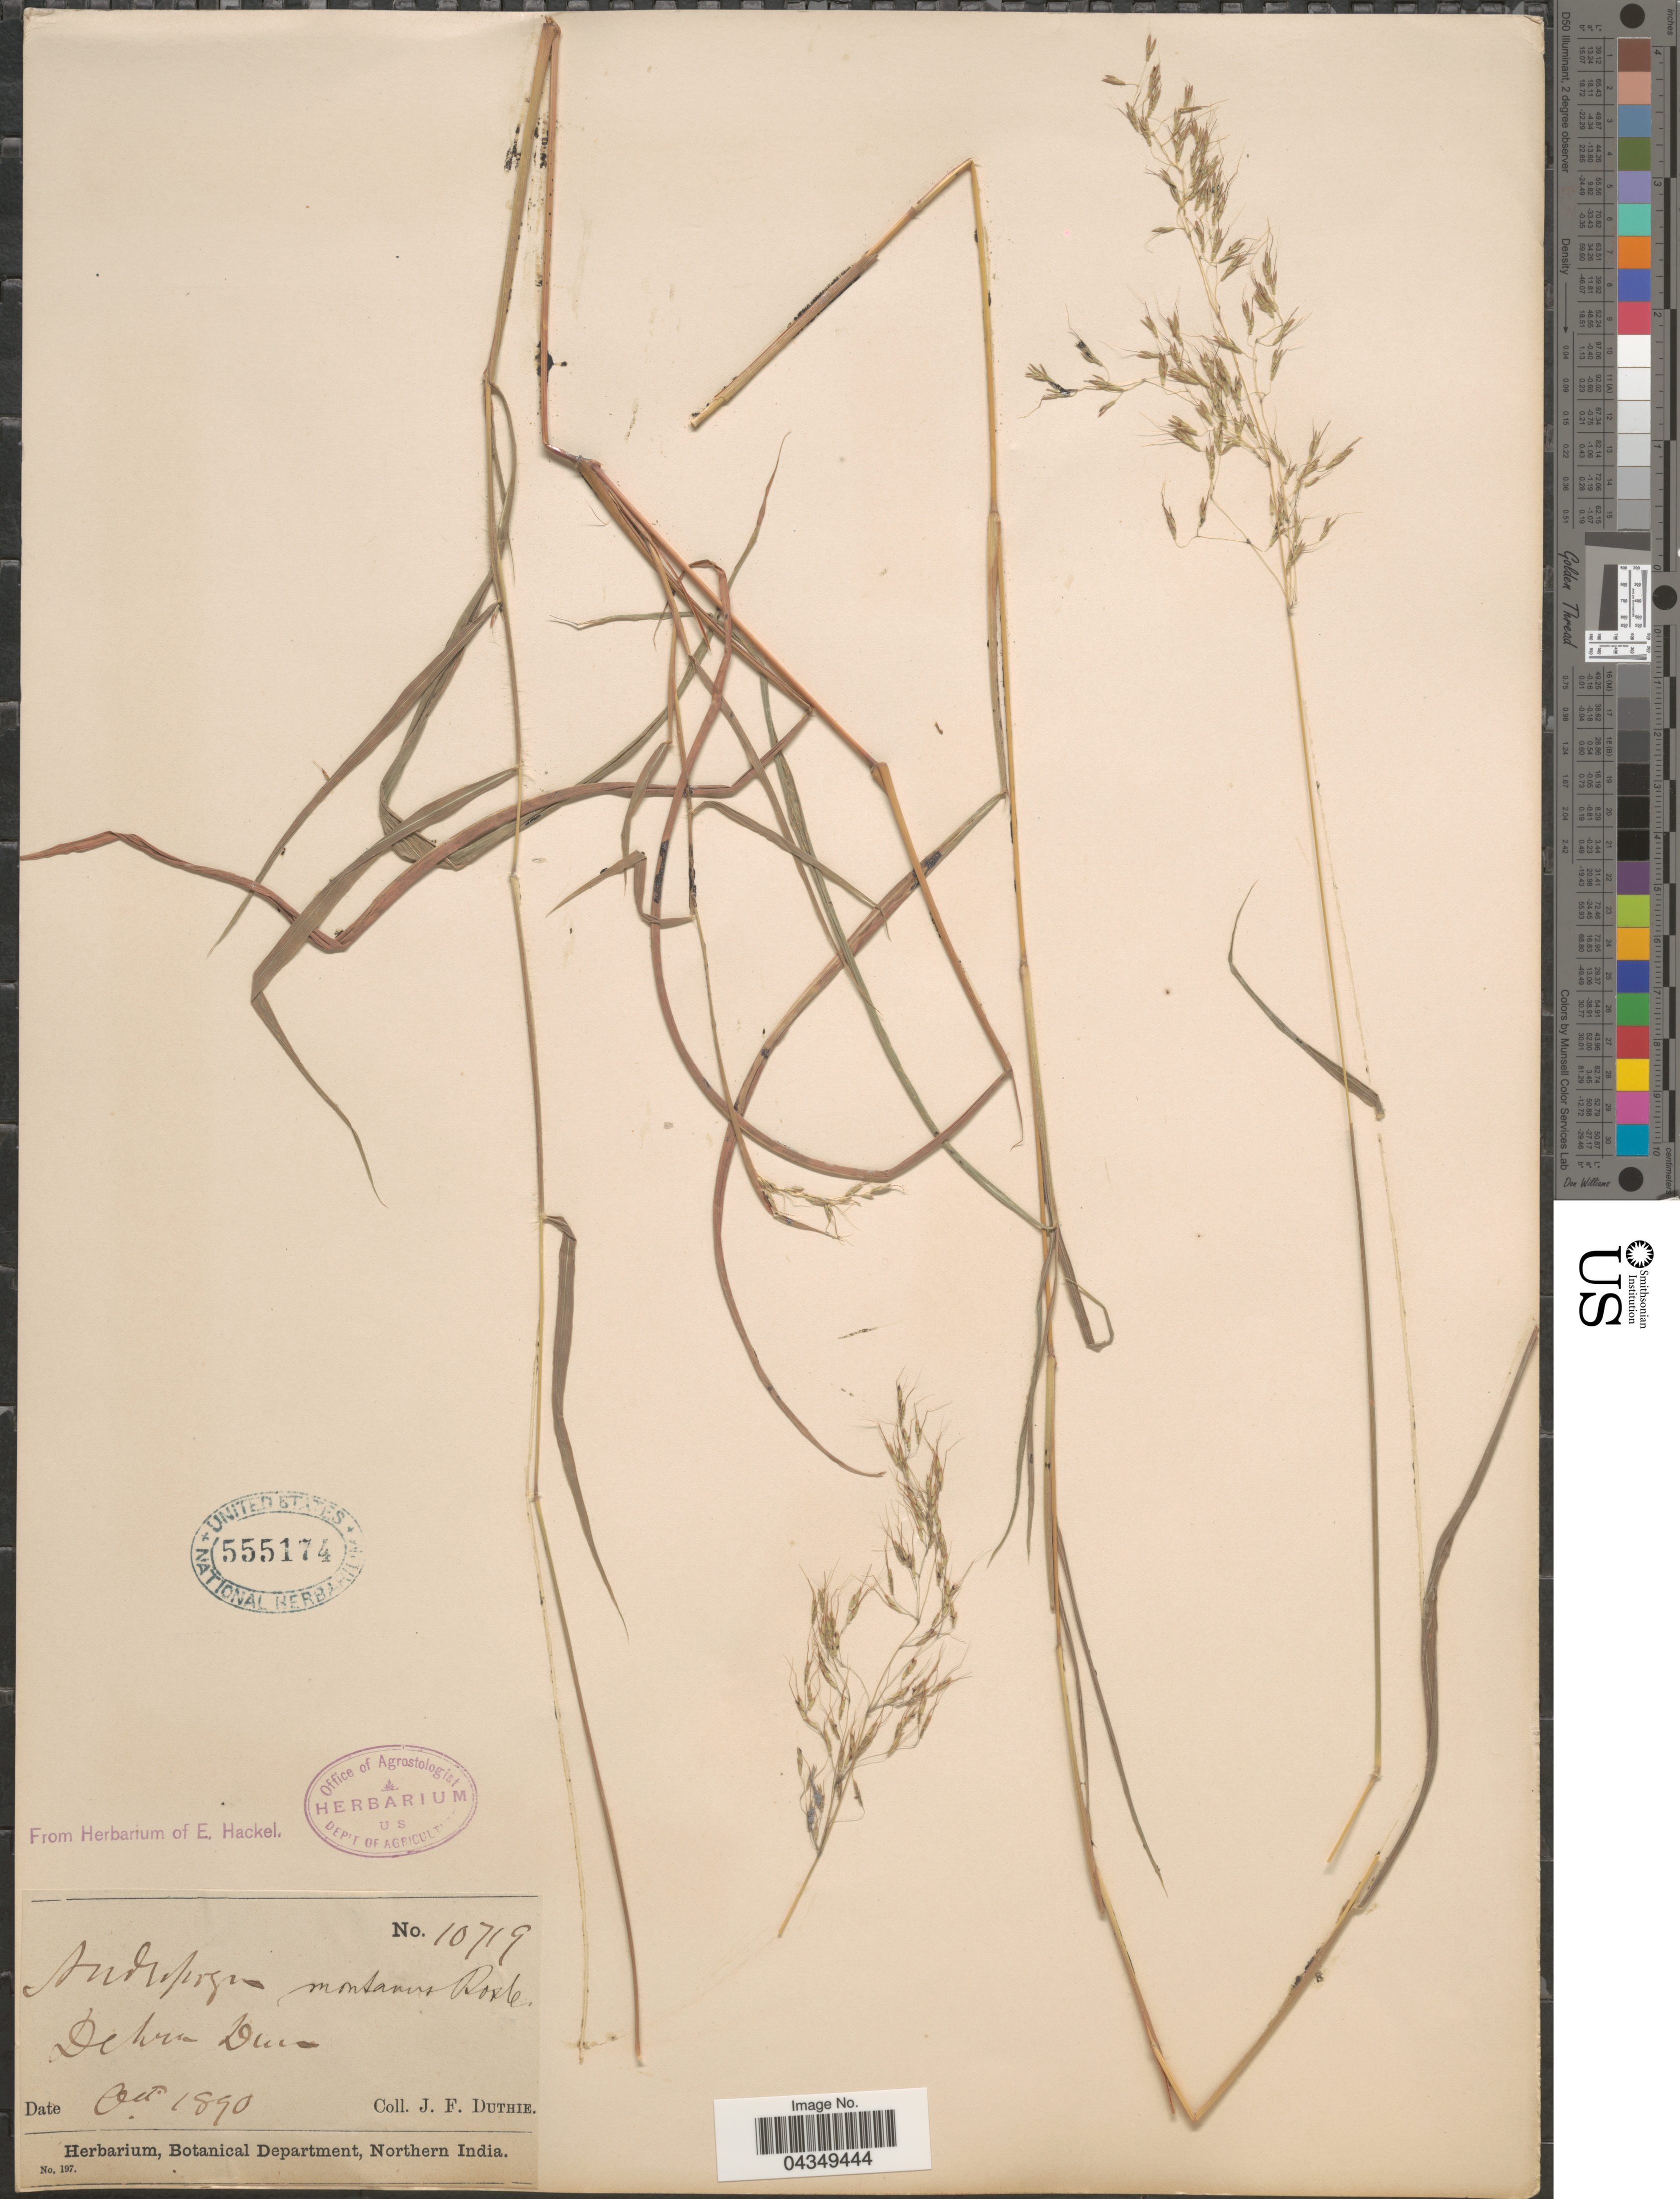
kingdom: Plantae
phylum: Tracheophyta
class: Liliopsida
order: Poales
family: Poaceae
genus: Capillipedium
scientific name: Capillipedium assimile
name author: (Steud.) A. Camus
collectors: J. F. Duthie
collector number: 10719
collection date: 1890-10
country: India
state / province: Uttarakhand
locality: Dehra Dun.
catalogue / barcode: US 555174